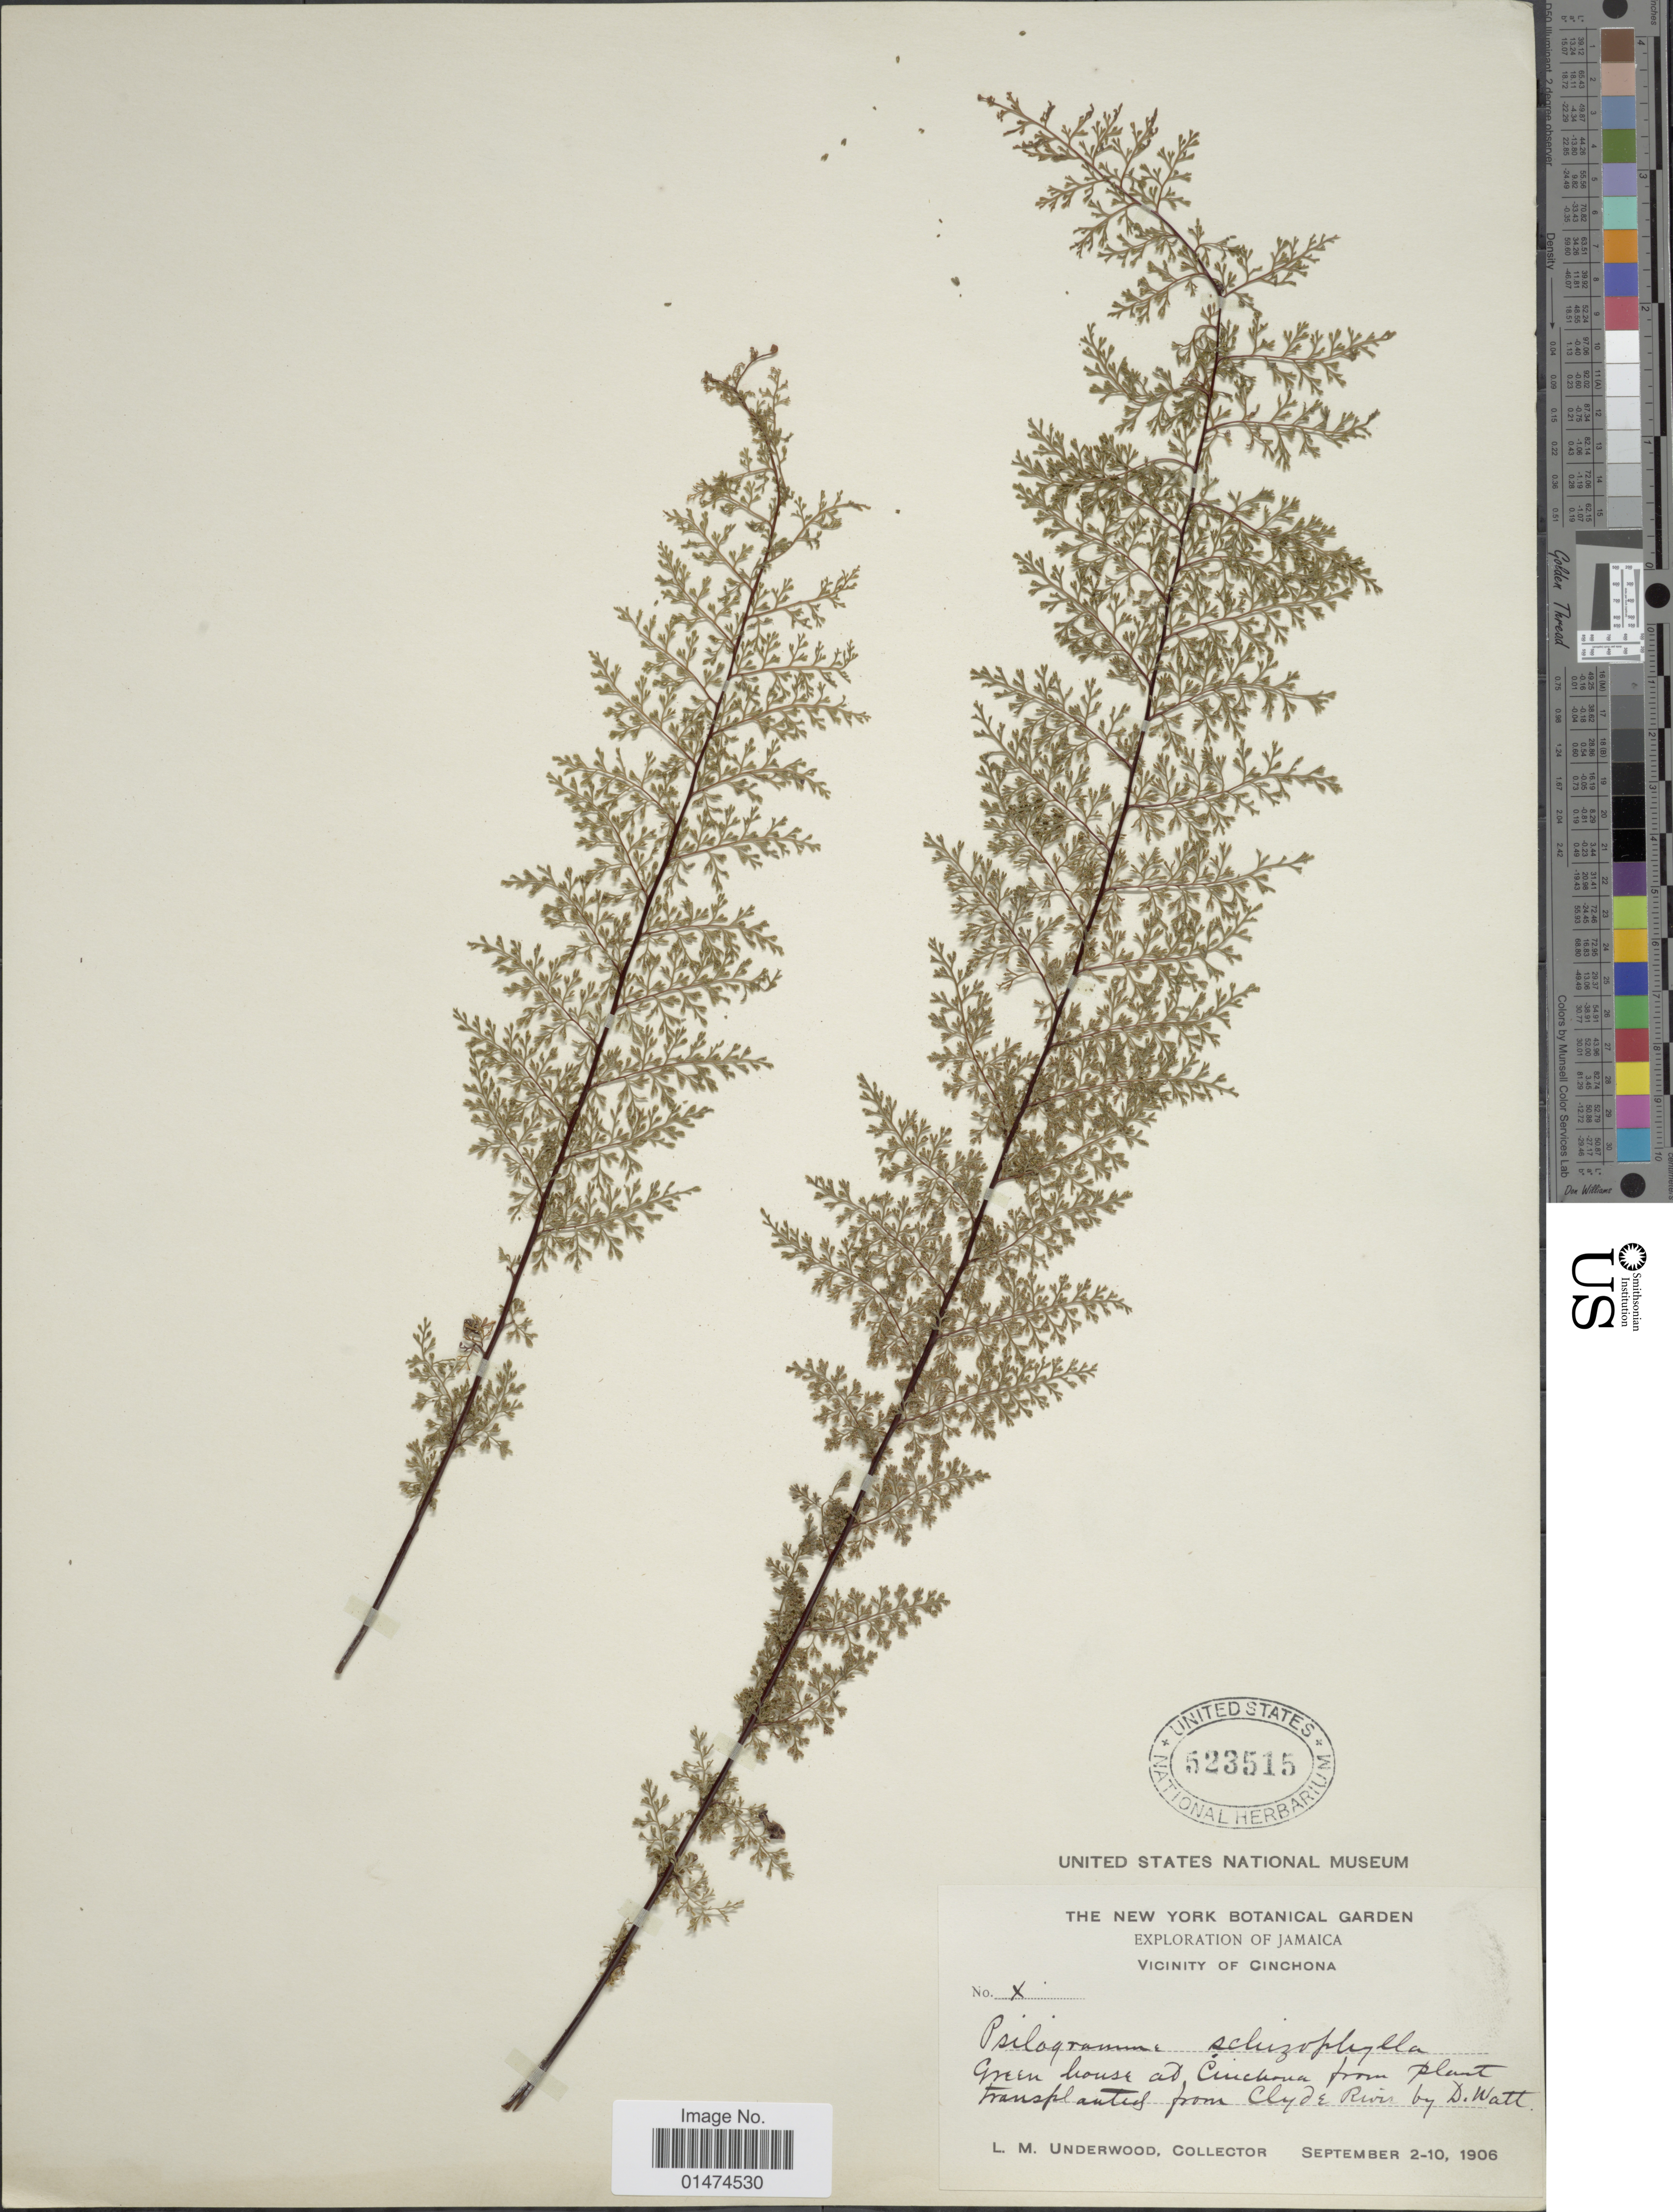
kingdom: Plantae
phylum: Tracheophyta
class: Polypodiopsida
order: Polypodiales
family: Pteridaceae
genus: Pityrogramma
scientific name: Pityrogramma schizophylla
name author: (Baker) Maxon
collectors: L. M. Underwood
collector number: X?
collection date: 1906-09-02/1906-09-10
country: Jamaica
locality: Vicinity of Cinchona.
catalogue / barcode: US 523515